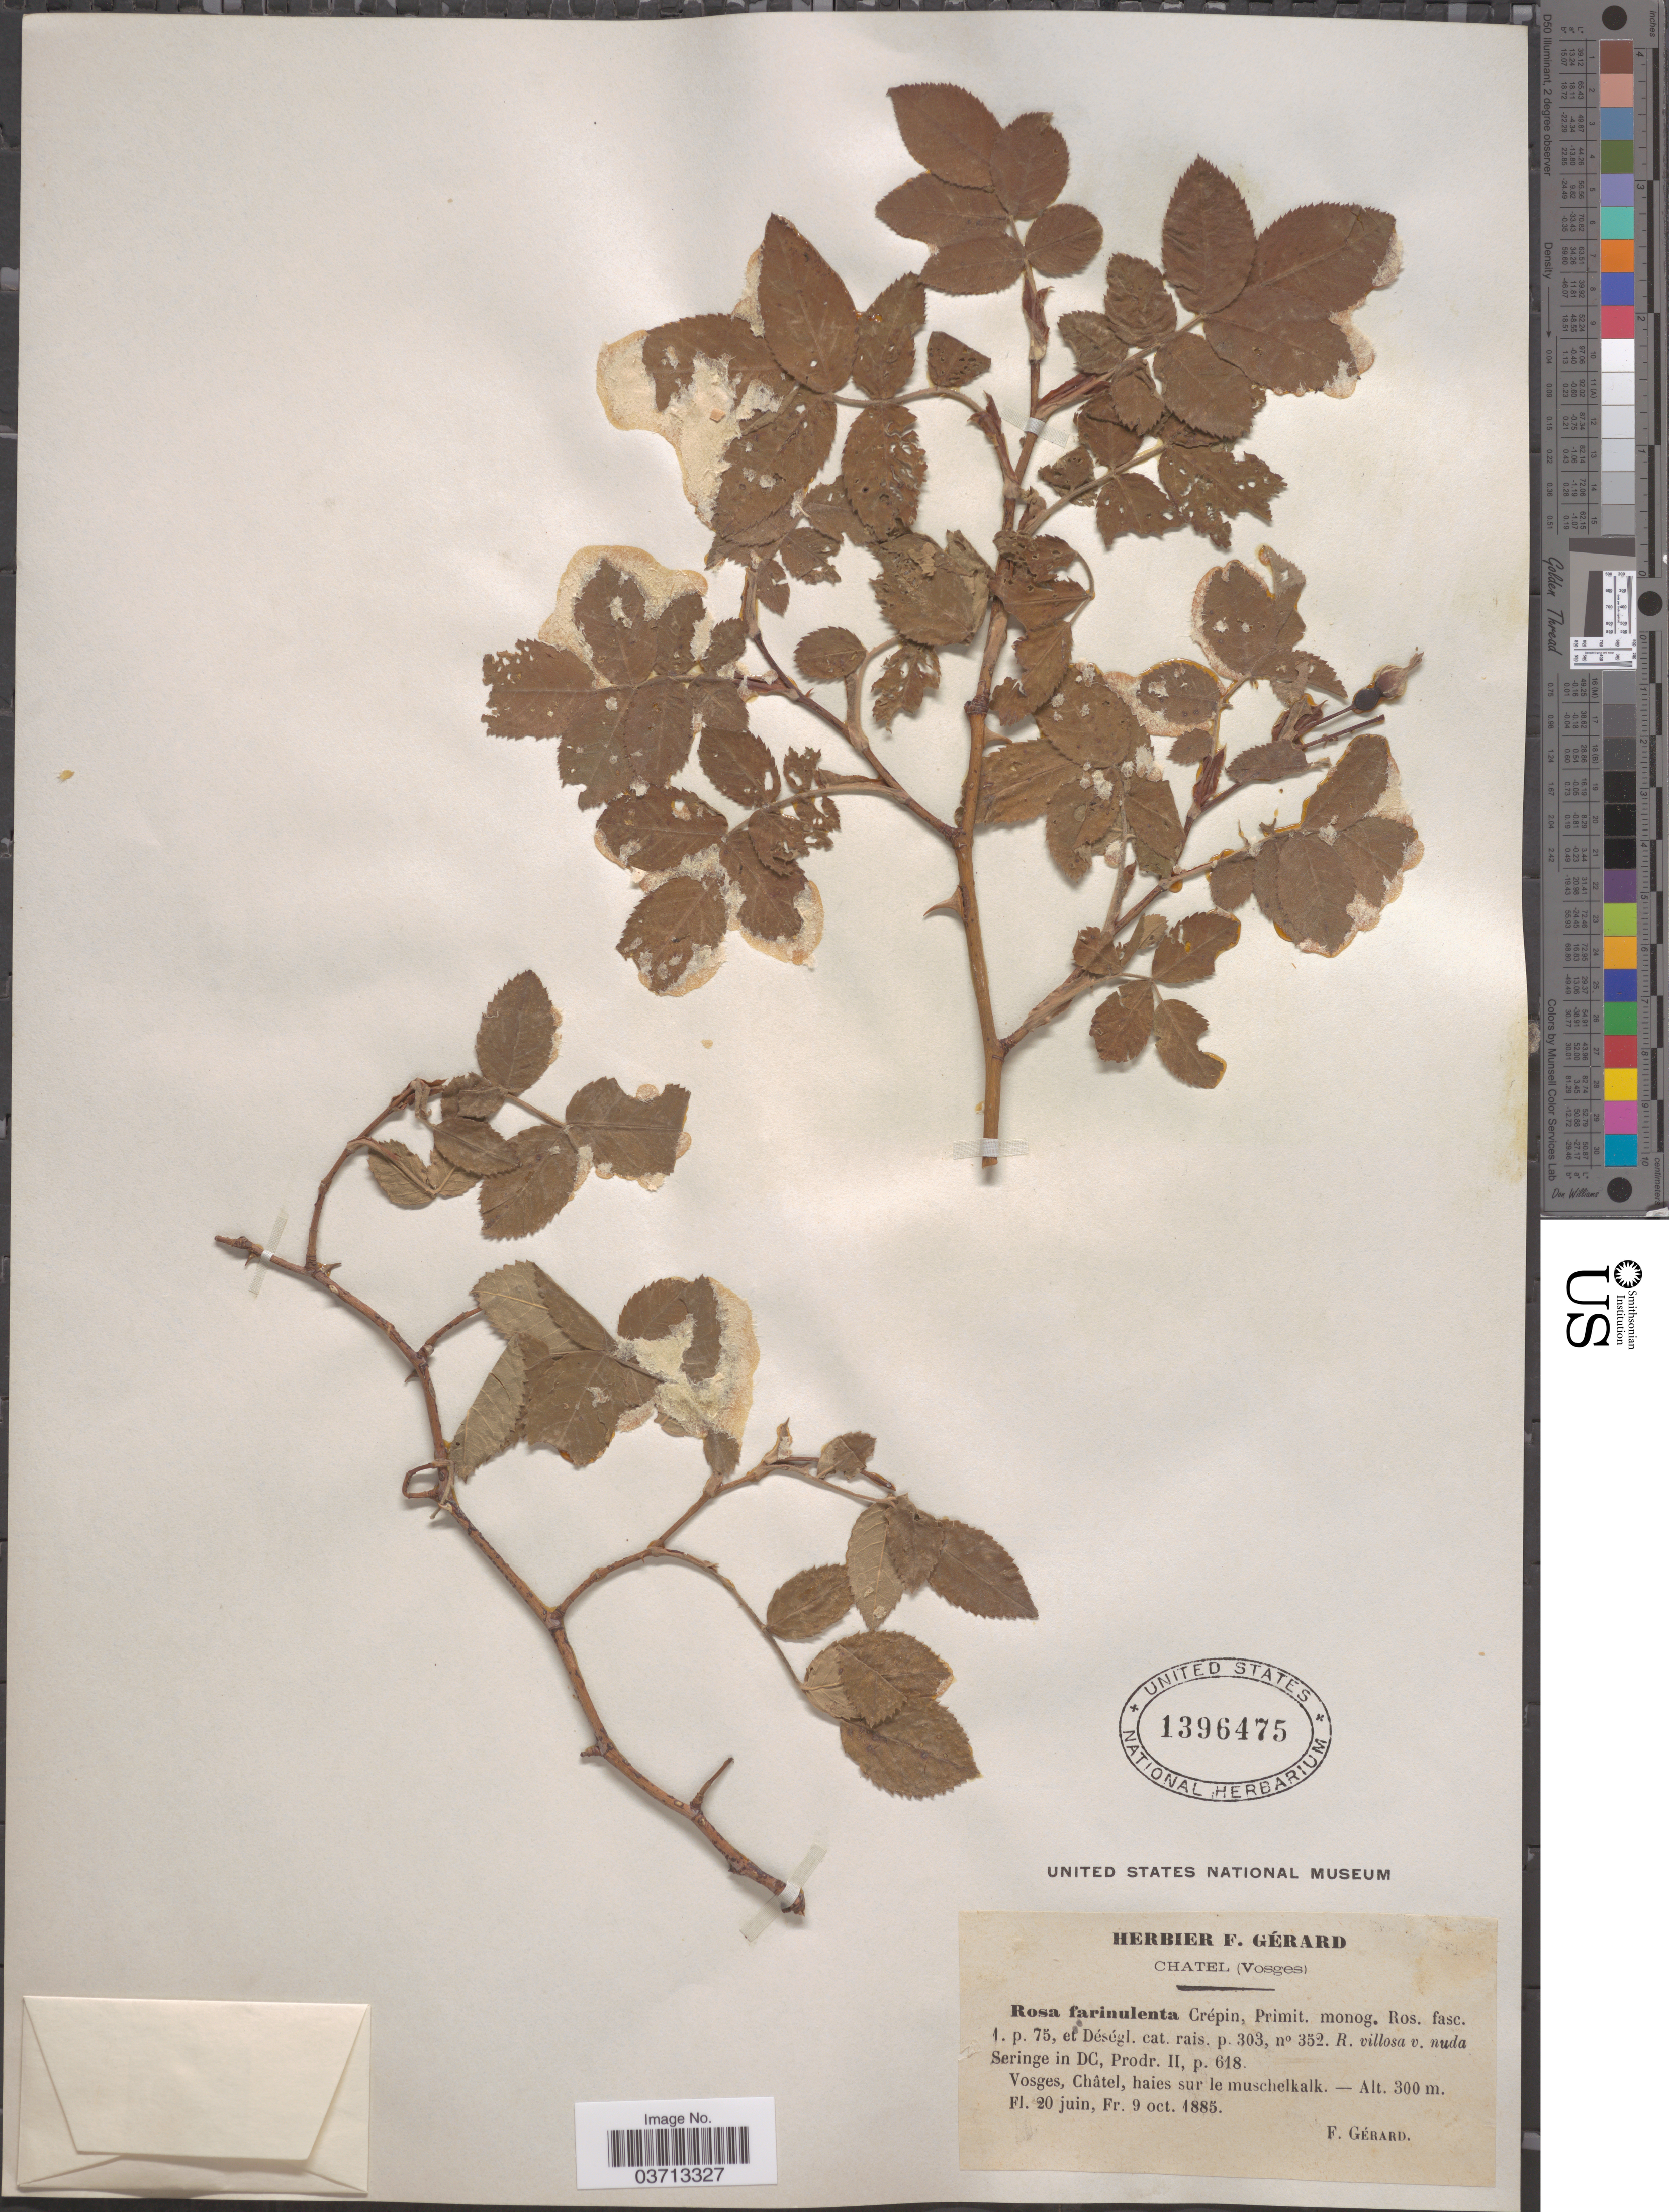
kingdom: Plantae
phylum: Tracheophyta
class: Magnoliopsida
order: Rosales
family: Rosaceae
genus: Rosa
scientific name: Rosa farinulenta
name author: Crép.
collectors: F. Gérard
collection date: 1885-06-20/1885-10-09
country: France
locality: Vosges, Châtel, haies sur le muschelkalk.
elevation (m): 300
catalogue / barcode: US 1396475